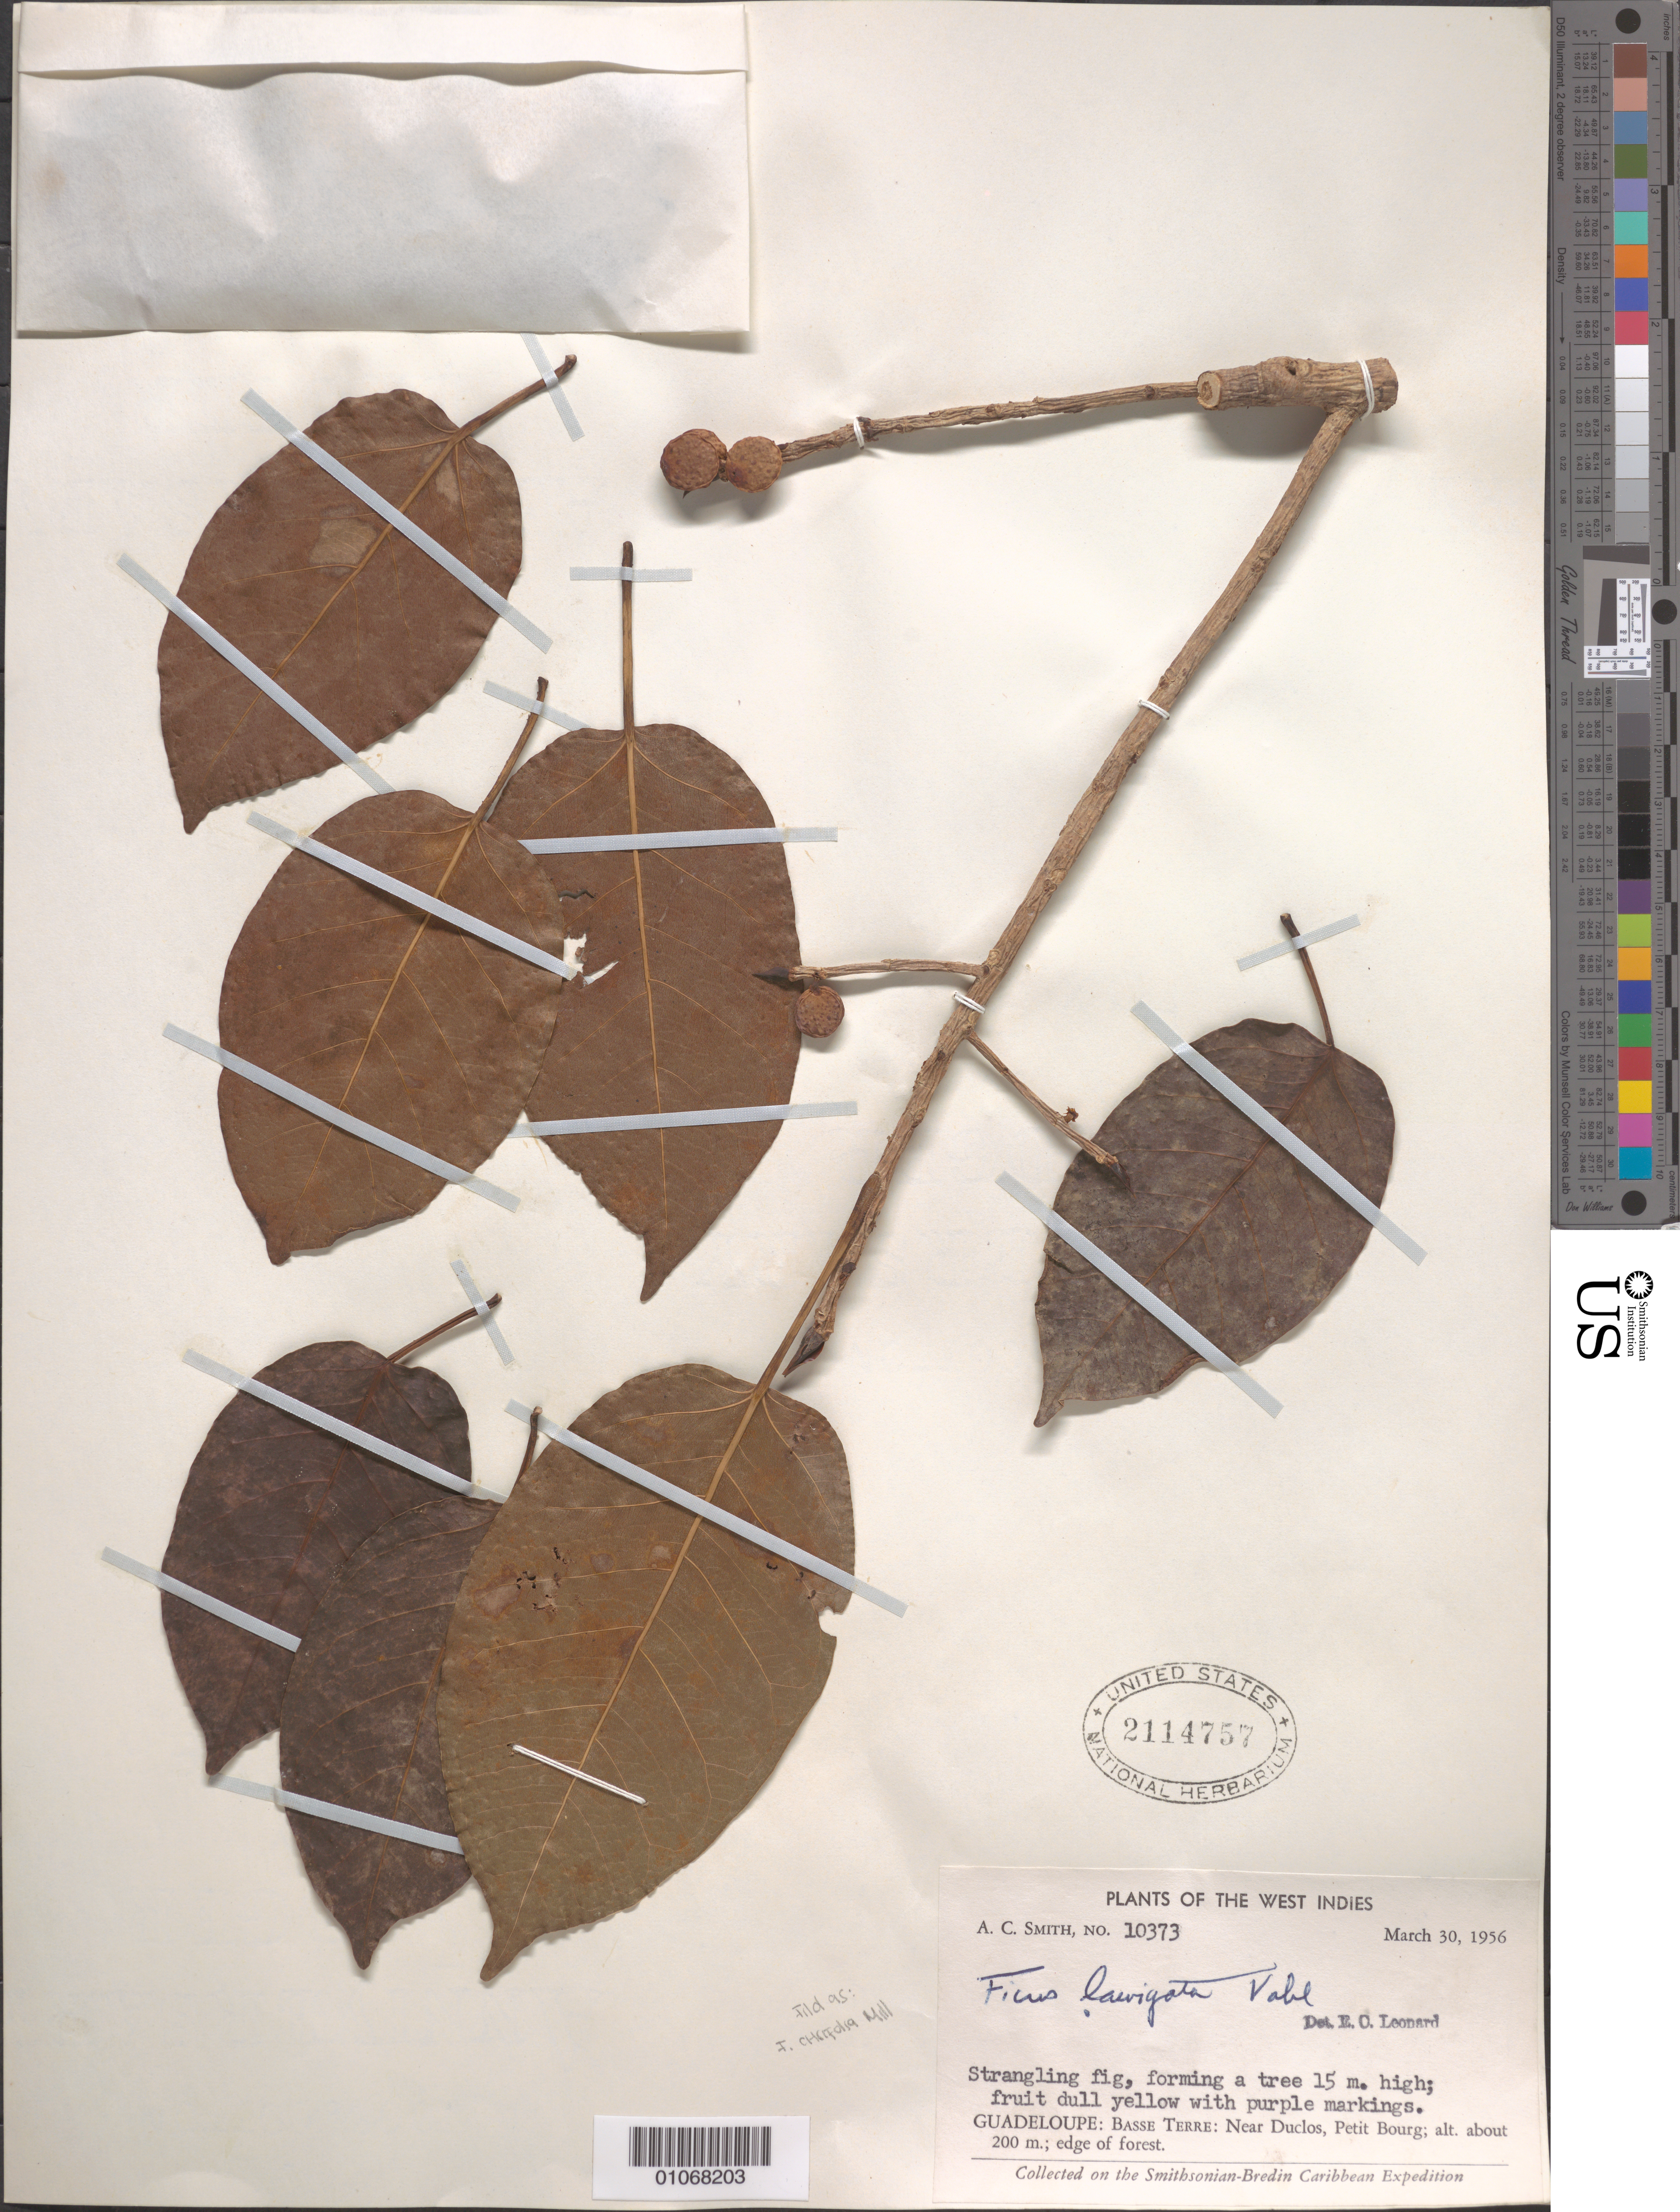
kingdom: Plantae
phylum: Tracheophyta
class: Magnoliopsida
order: Rosales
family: Moraceae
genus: Ficus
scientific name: Ficus citrifolia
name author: Mill.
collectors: A. C. Smith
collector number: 10373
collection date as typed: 30 Mar 1956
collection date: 1956-03-30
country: Guadeloupe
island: Basse Terre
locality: Near Duclos, petit Bourg.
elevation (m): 200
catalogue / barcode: US 2114757